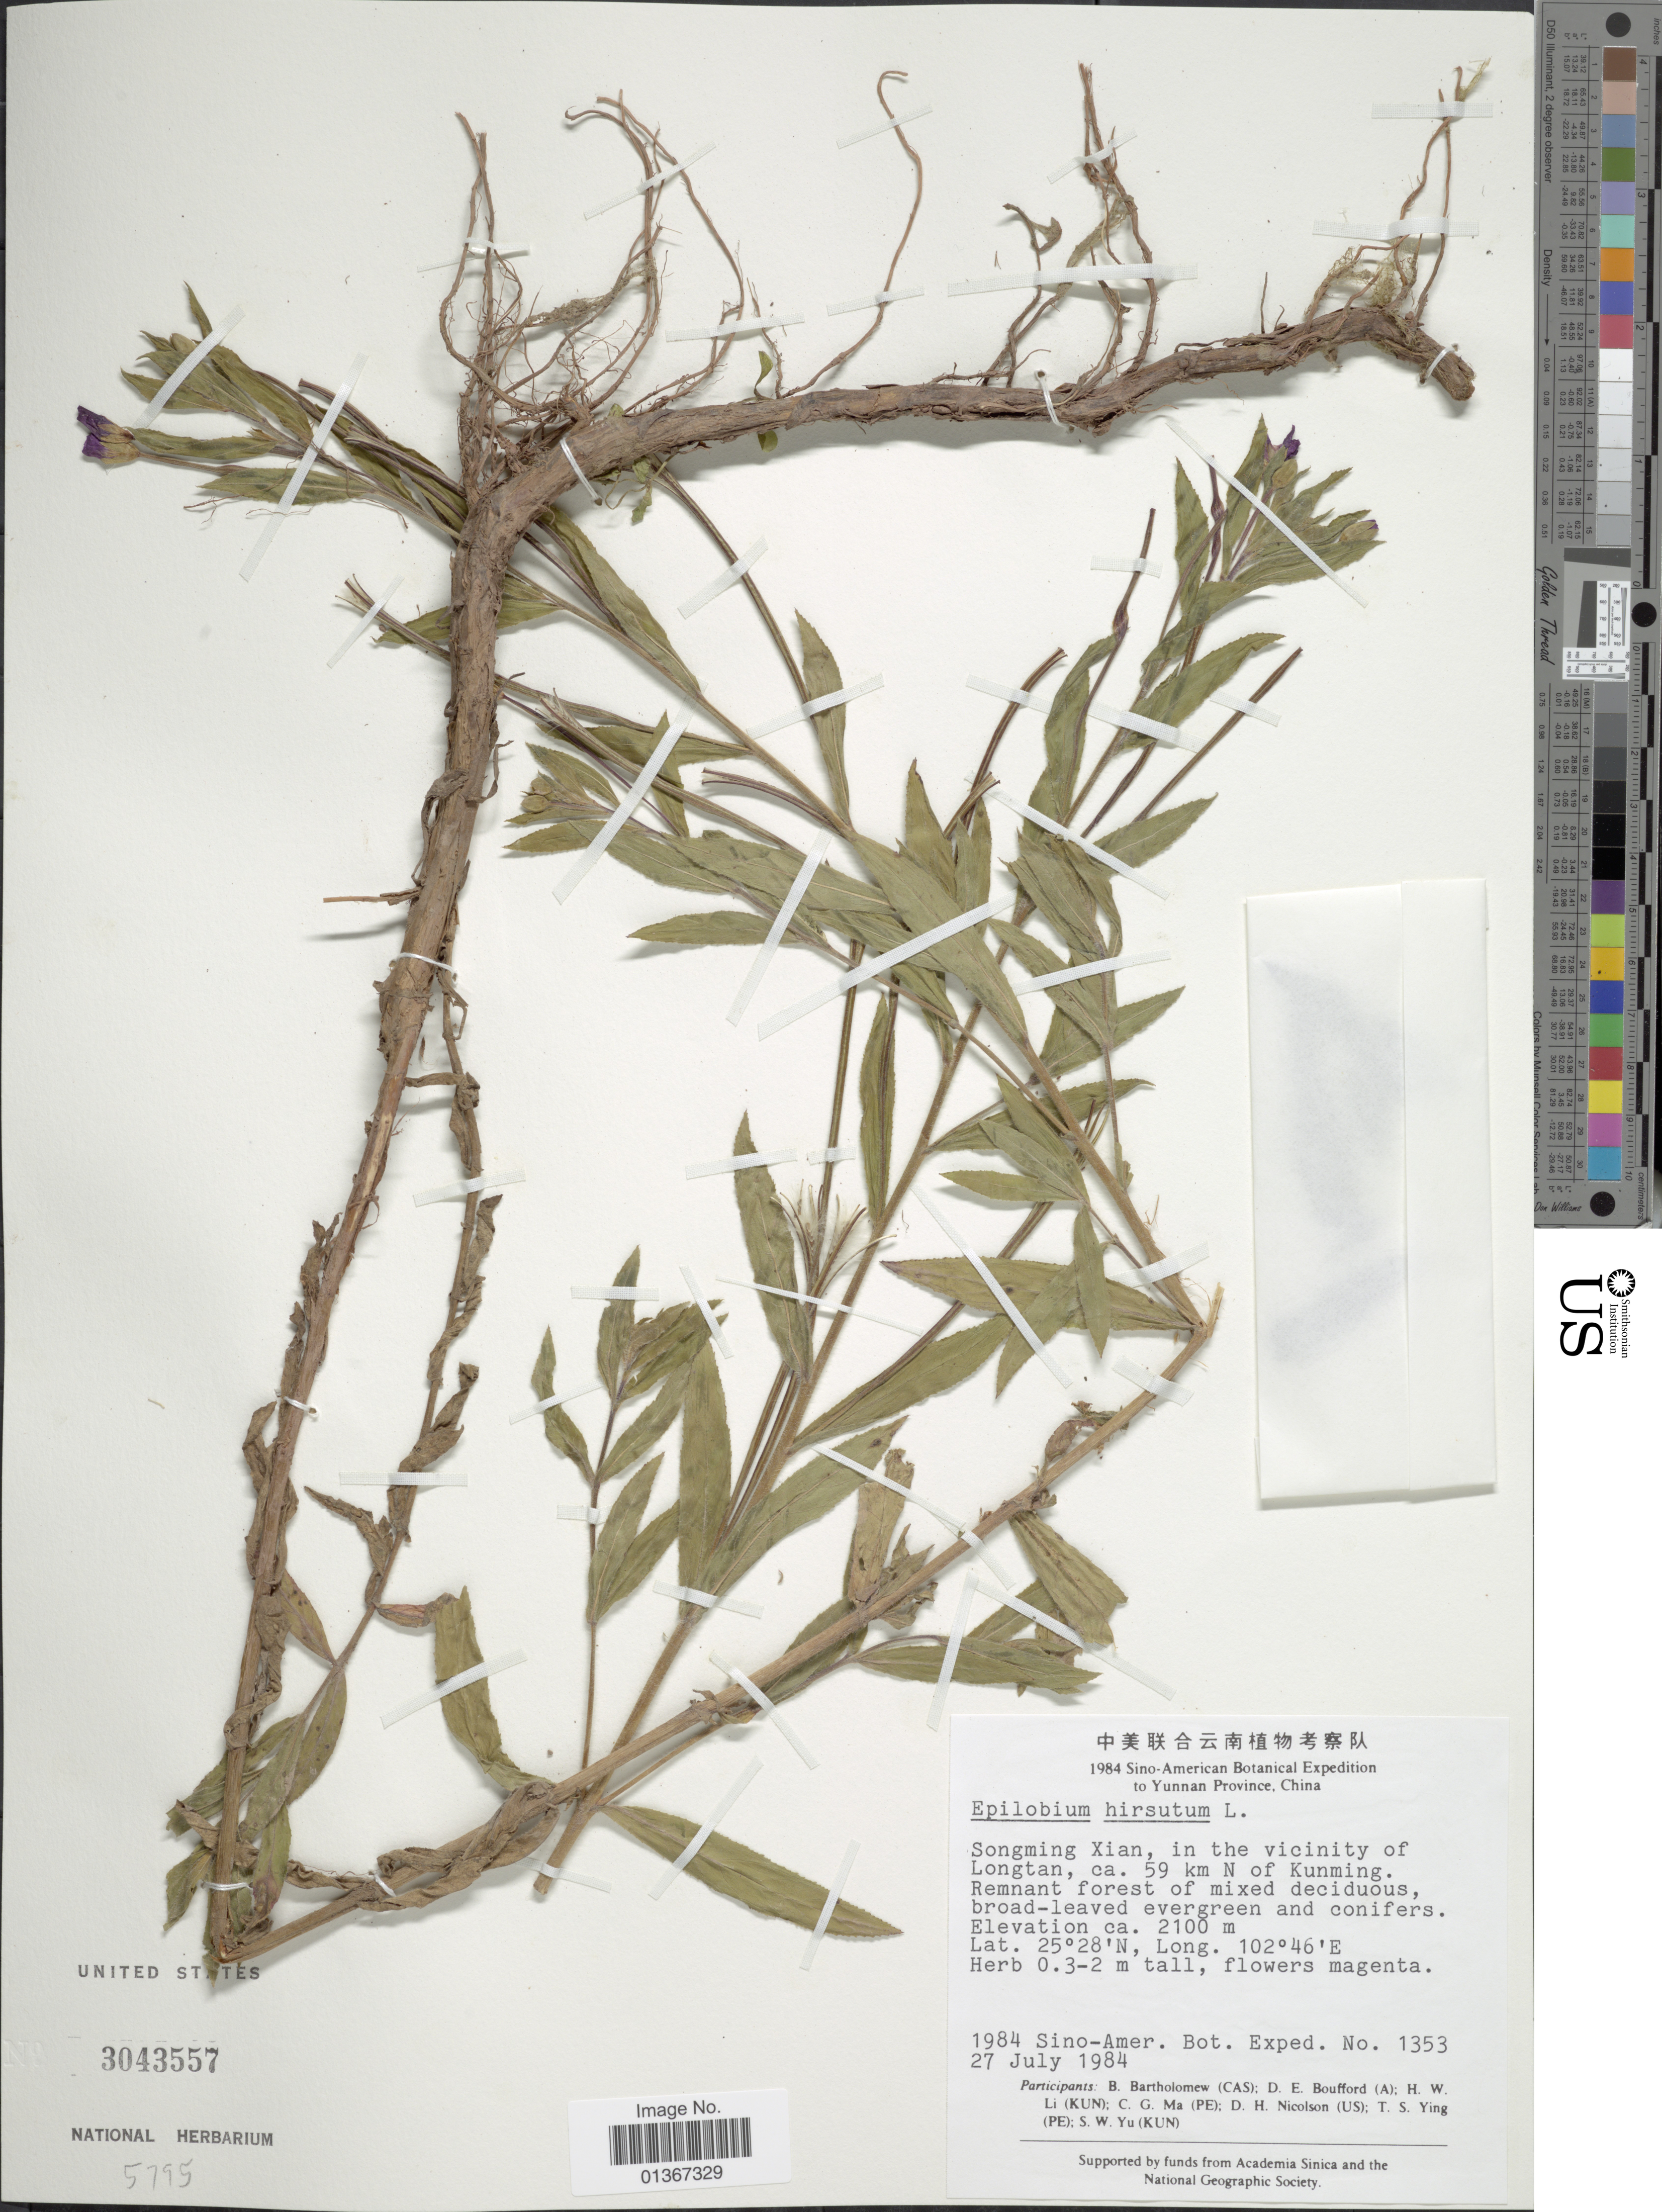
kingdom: Plantae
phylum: Tracheophyta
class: Magnoliopsida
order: Myrtales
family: Onagraceae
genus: Epilobium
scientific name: Epilobium hirsutum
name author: L.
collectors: Sino-Amer. Bot. Exped. 1984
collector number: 1353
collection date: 1984-07-27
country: China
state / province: Yunnan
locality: Songming Xian, in the vicinity of Longtan, ca. 59 km N of Kunming.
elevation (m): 2100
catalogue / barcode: US 3043557